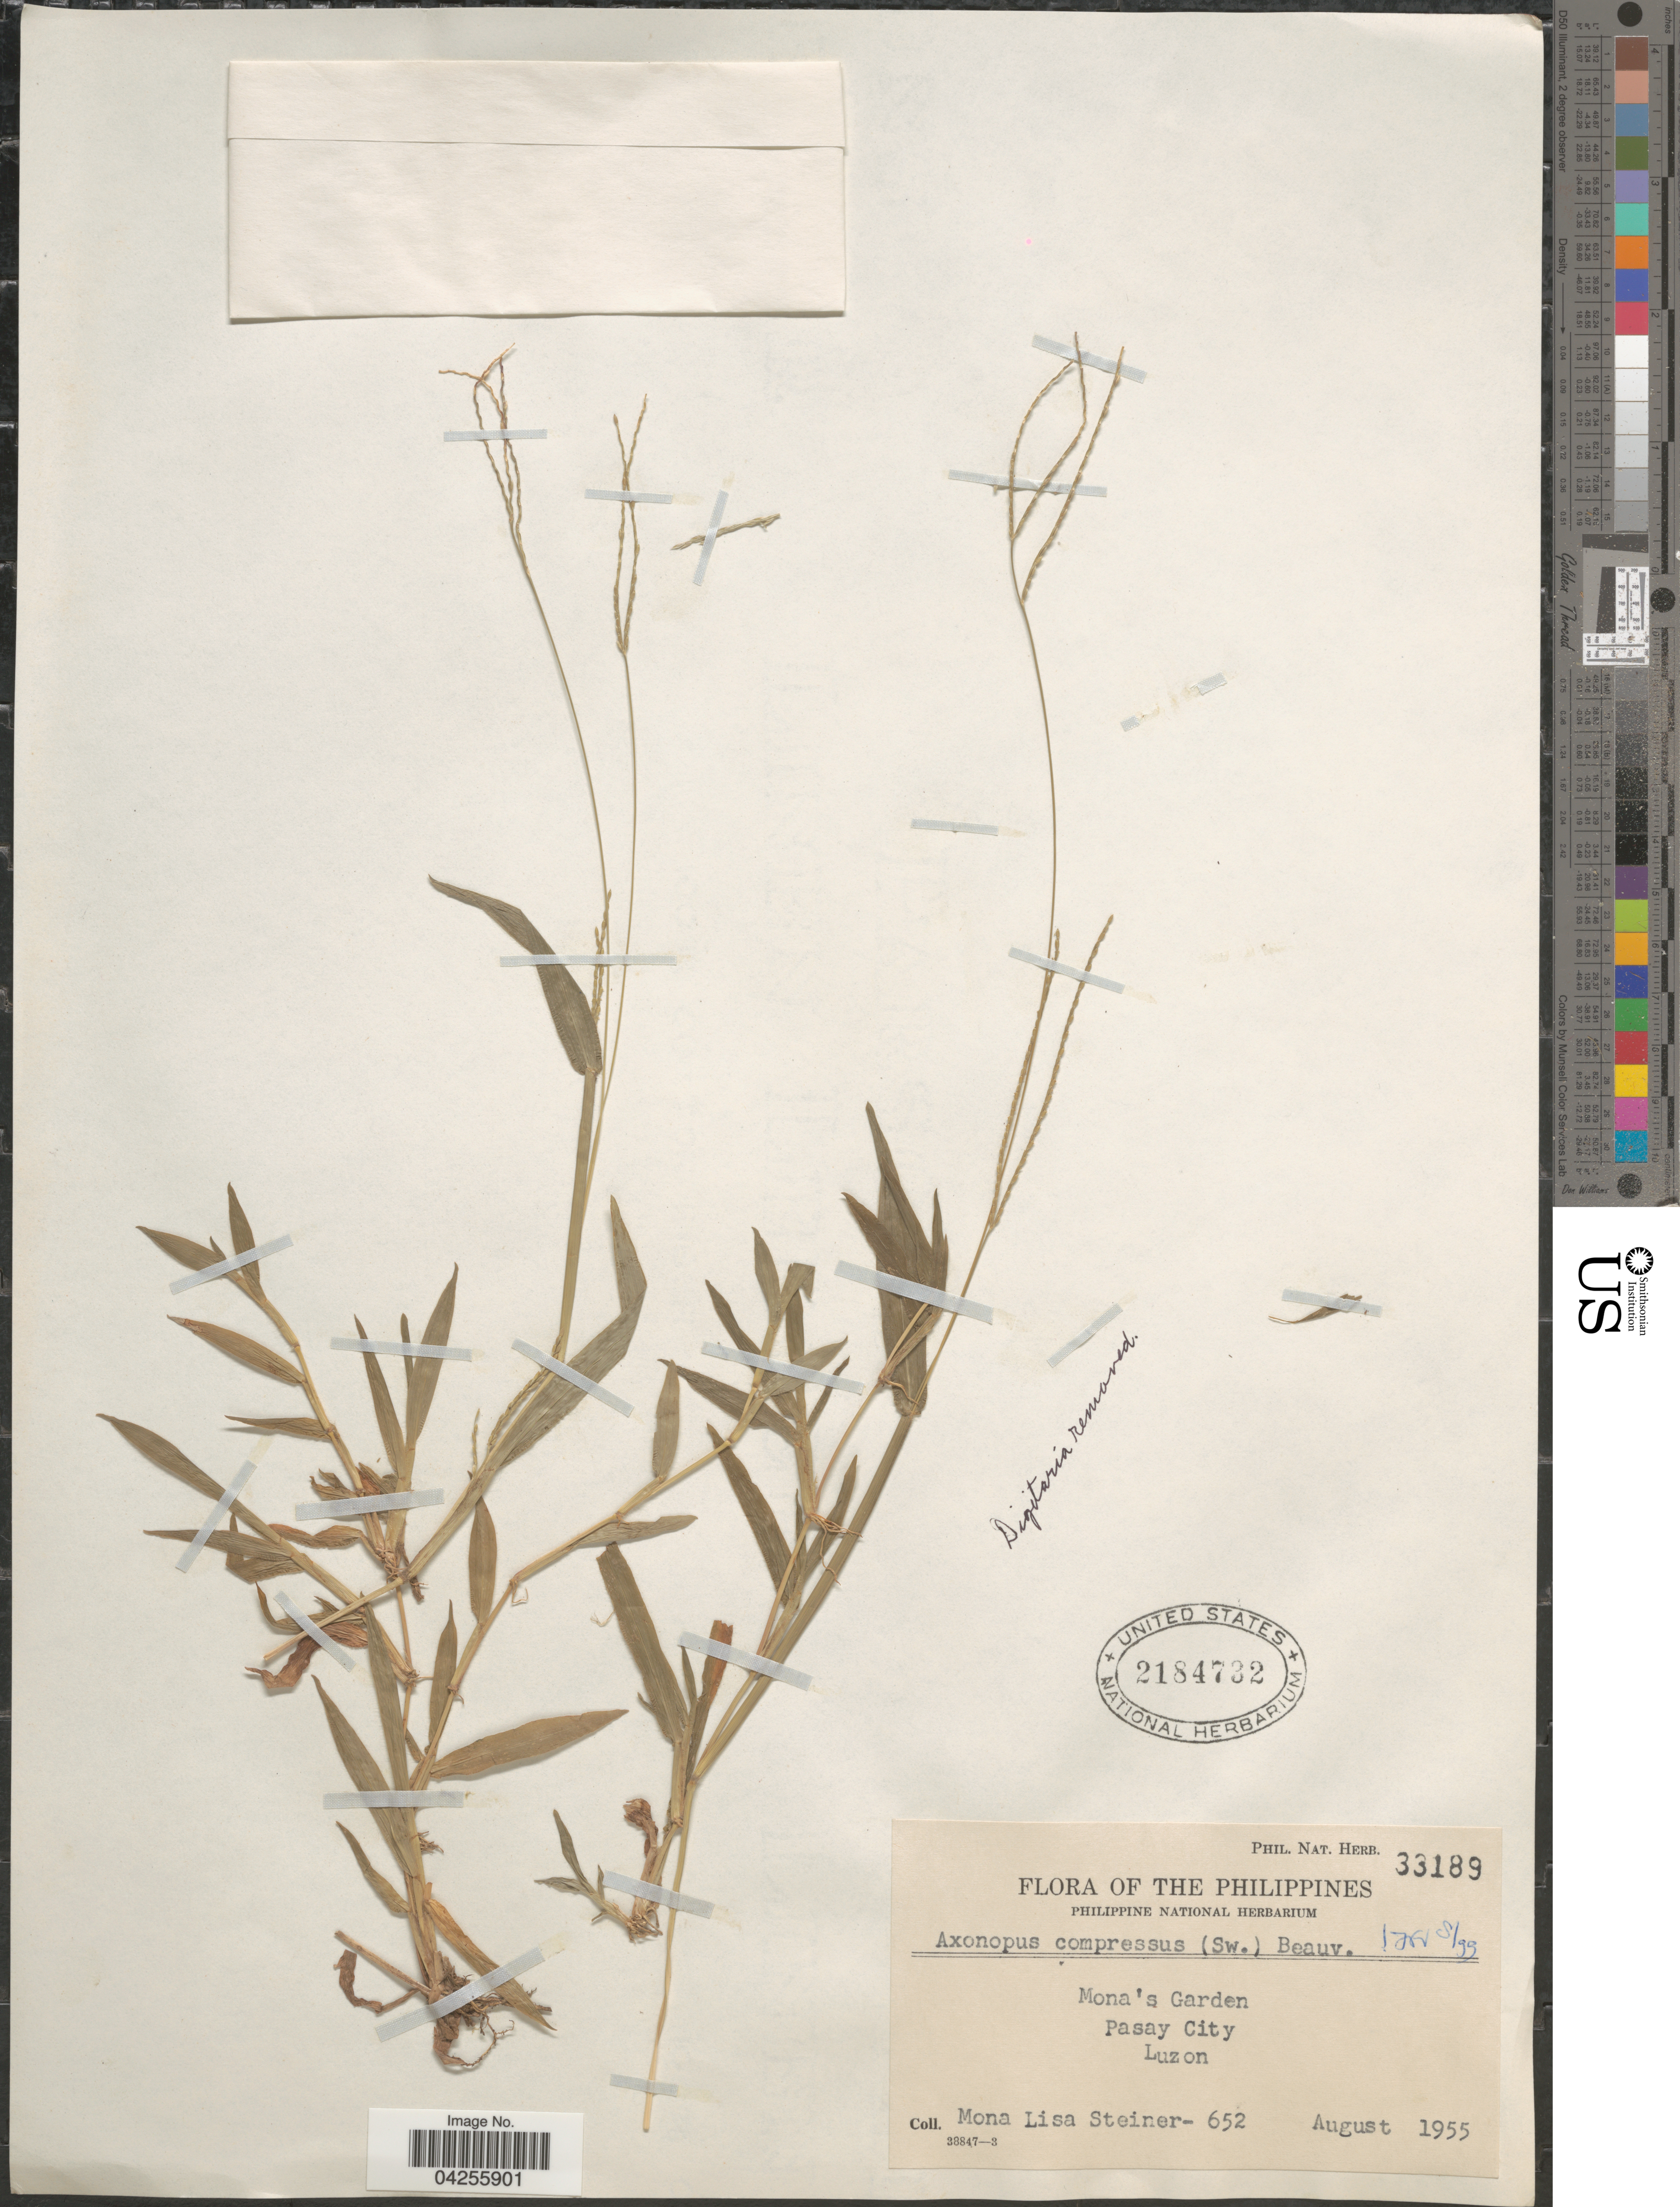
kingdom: Plantae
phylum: Tracheophyta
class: Liliopsida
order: Poales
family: Poaceae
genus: Axonopus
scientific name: Axonopus compressus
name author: (Sw.) P. Beauv.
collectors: M. Steiner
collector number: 652/ Phil.Nat.Herb 33189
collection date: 1955-08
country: Philippines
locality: Mona's Garden. Pasay City. Luzon.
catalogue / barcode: US 2184732